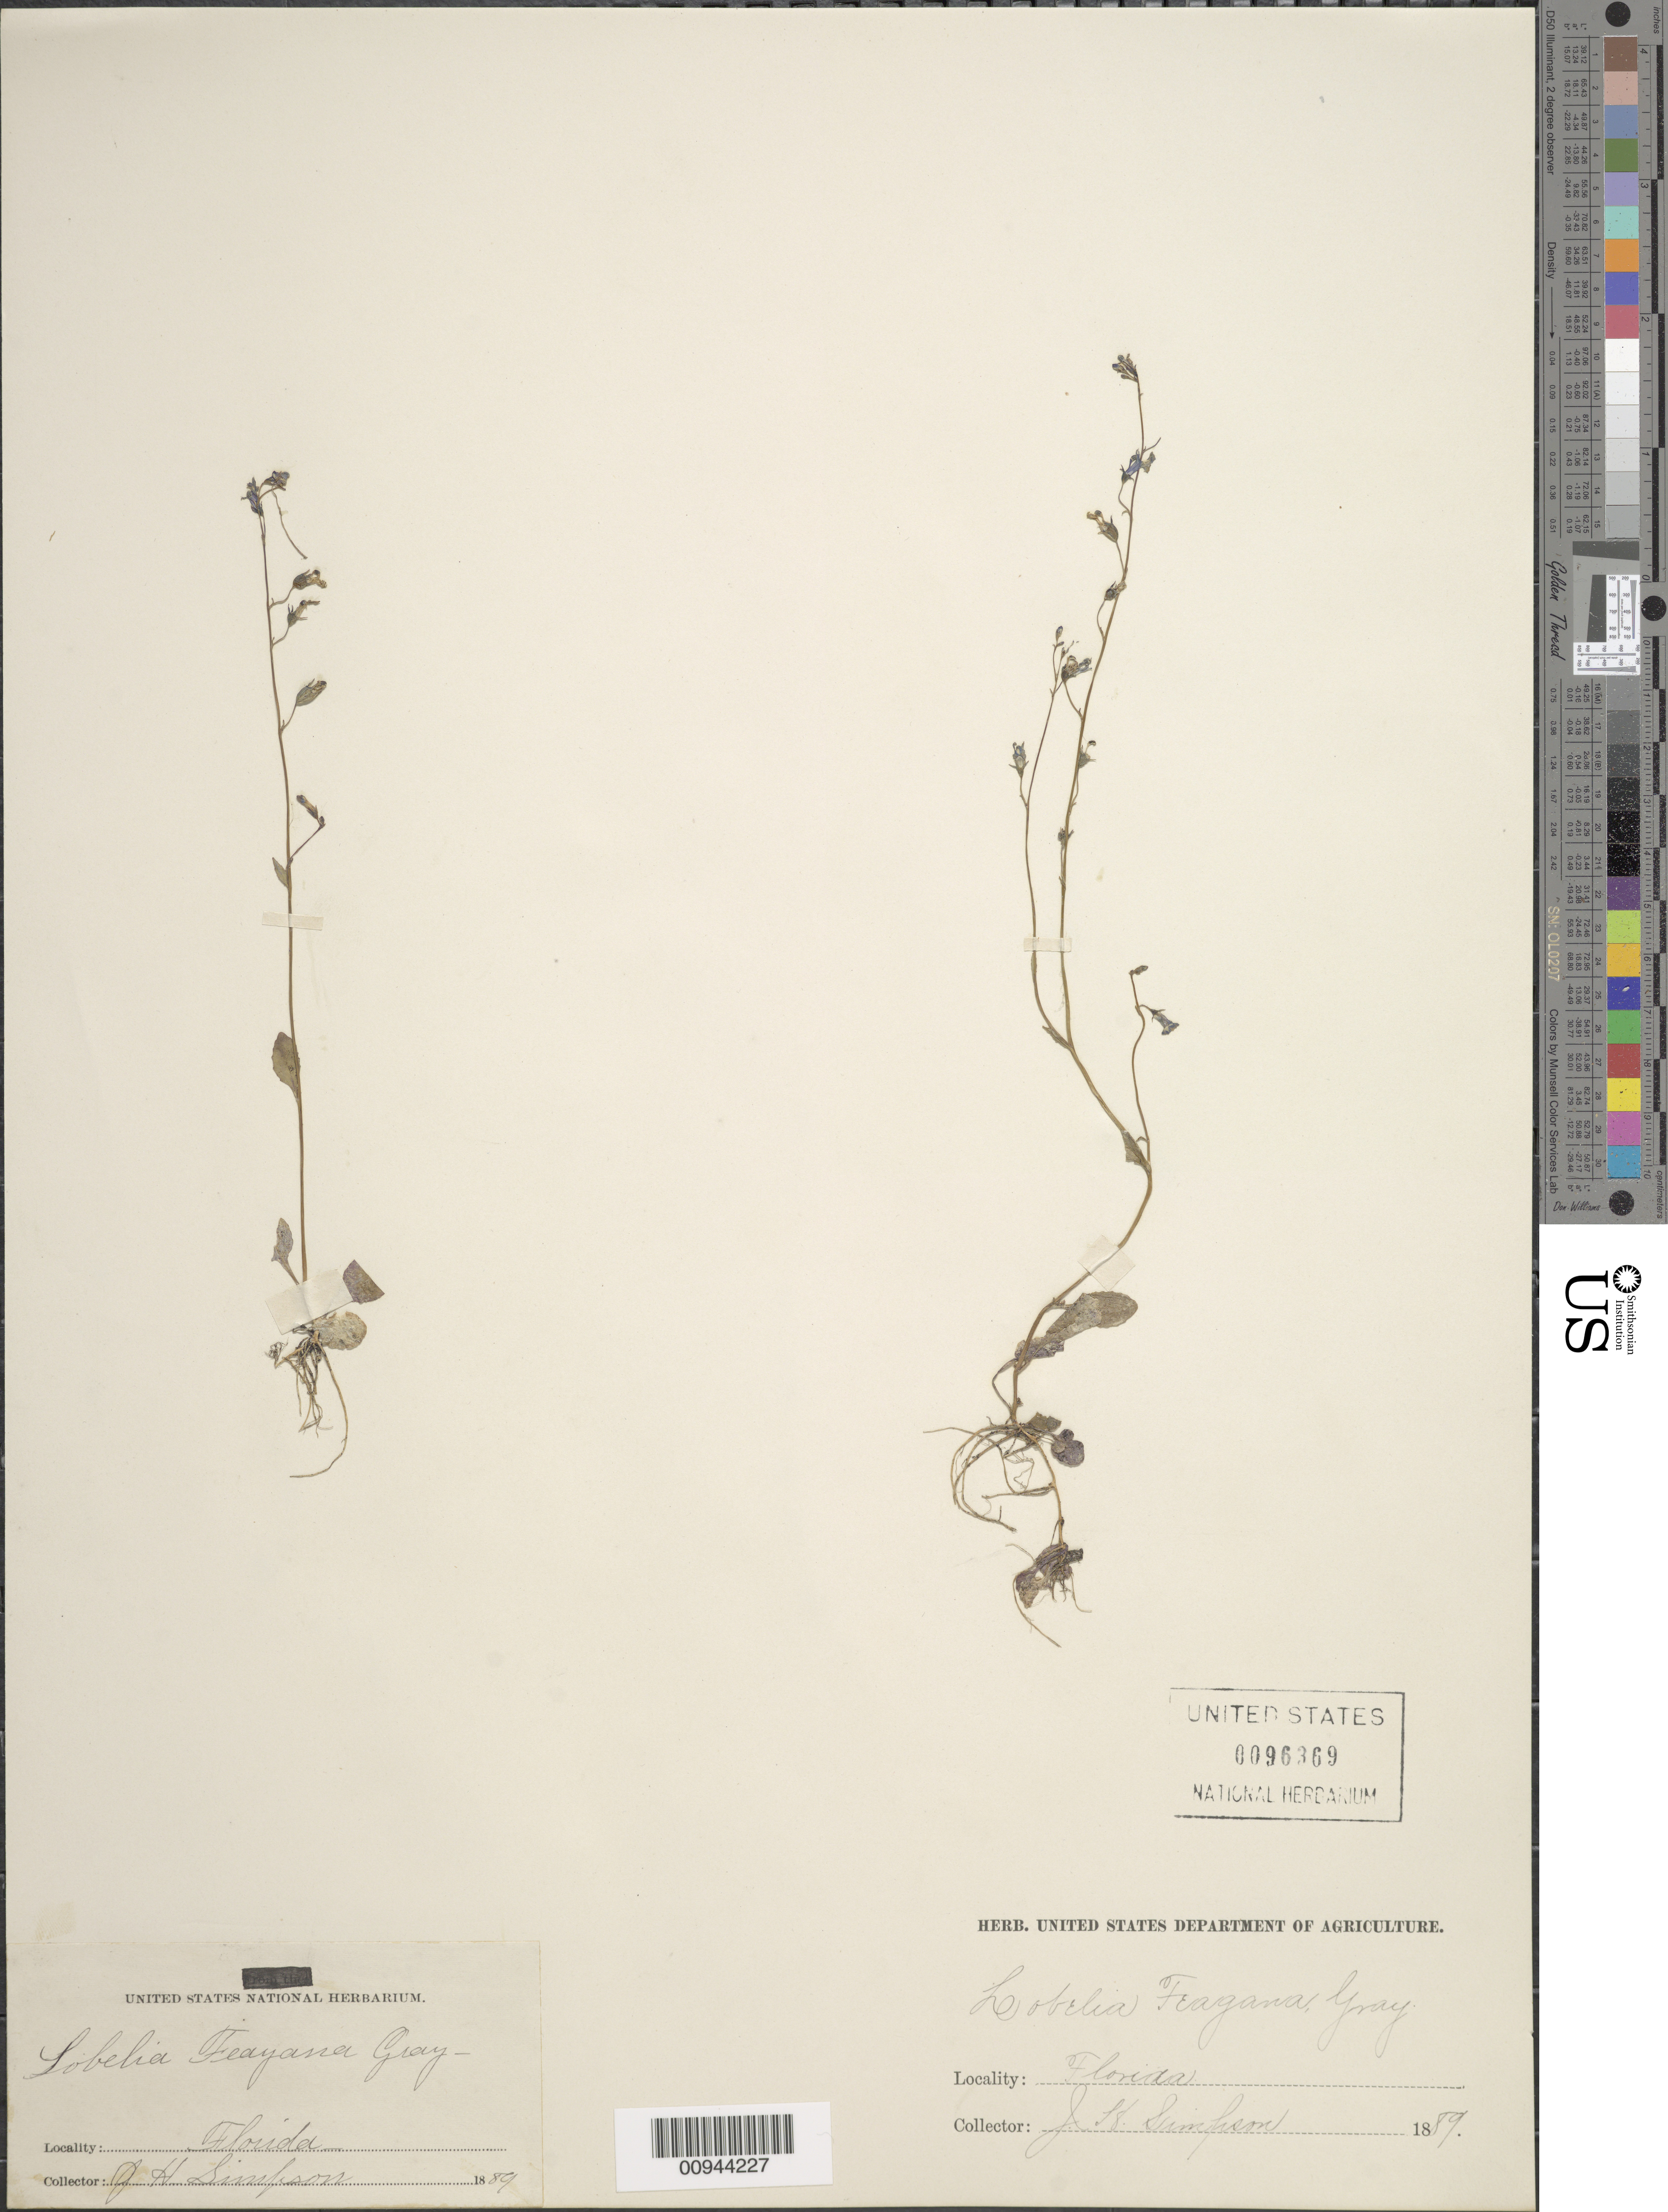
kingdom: Plantae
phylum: Tracheophyta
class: Magnoliopsida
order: Asterales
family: Campanulaceae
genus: Lobelia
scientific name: Lobelia feayana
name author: A. Gray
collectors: J. H. Simpson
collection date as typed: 1889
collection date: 1889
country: United States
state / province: Florida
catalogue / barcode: US 96369